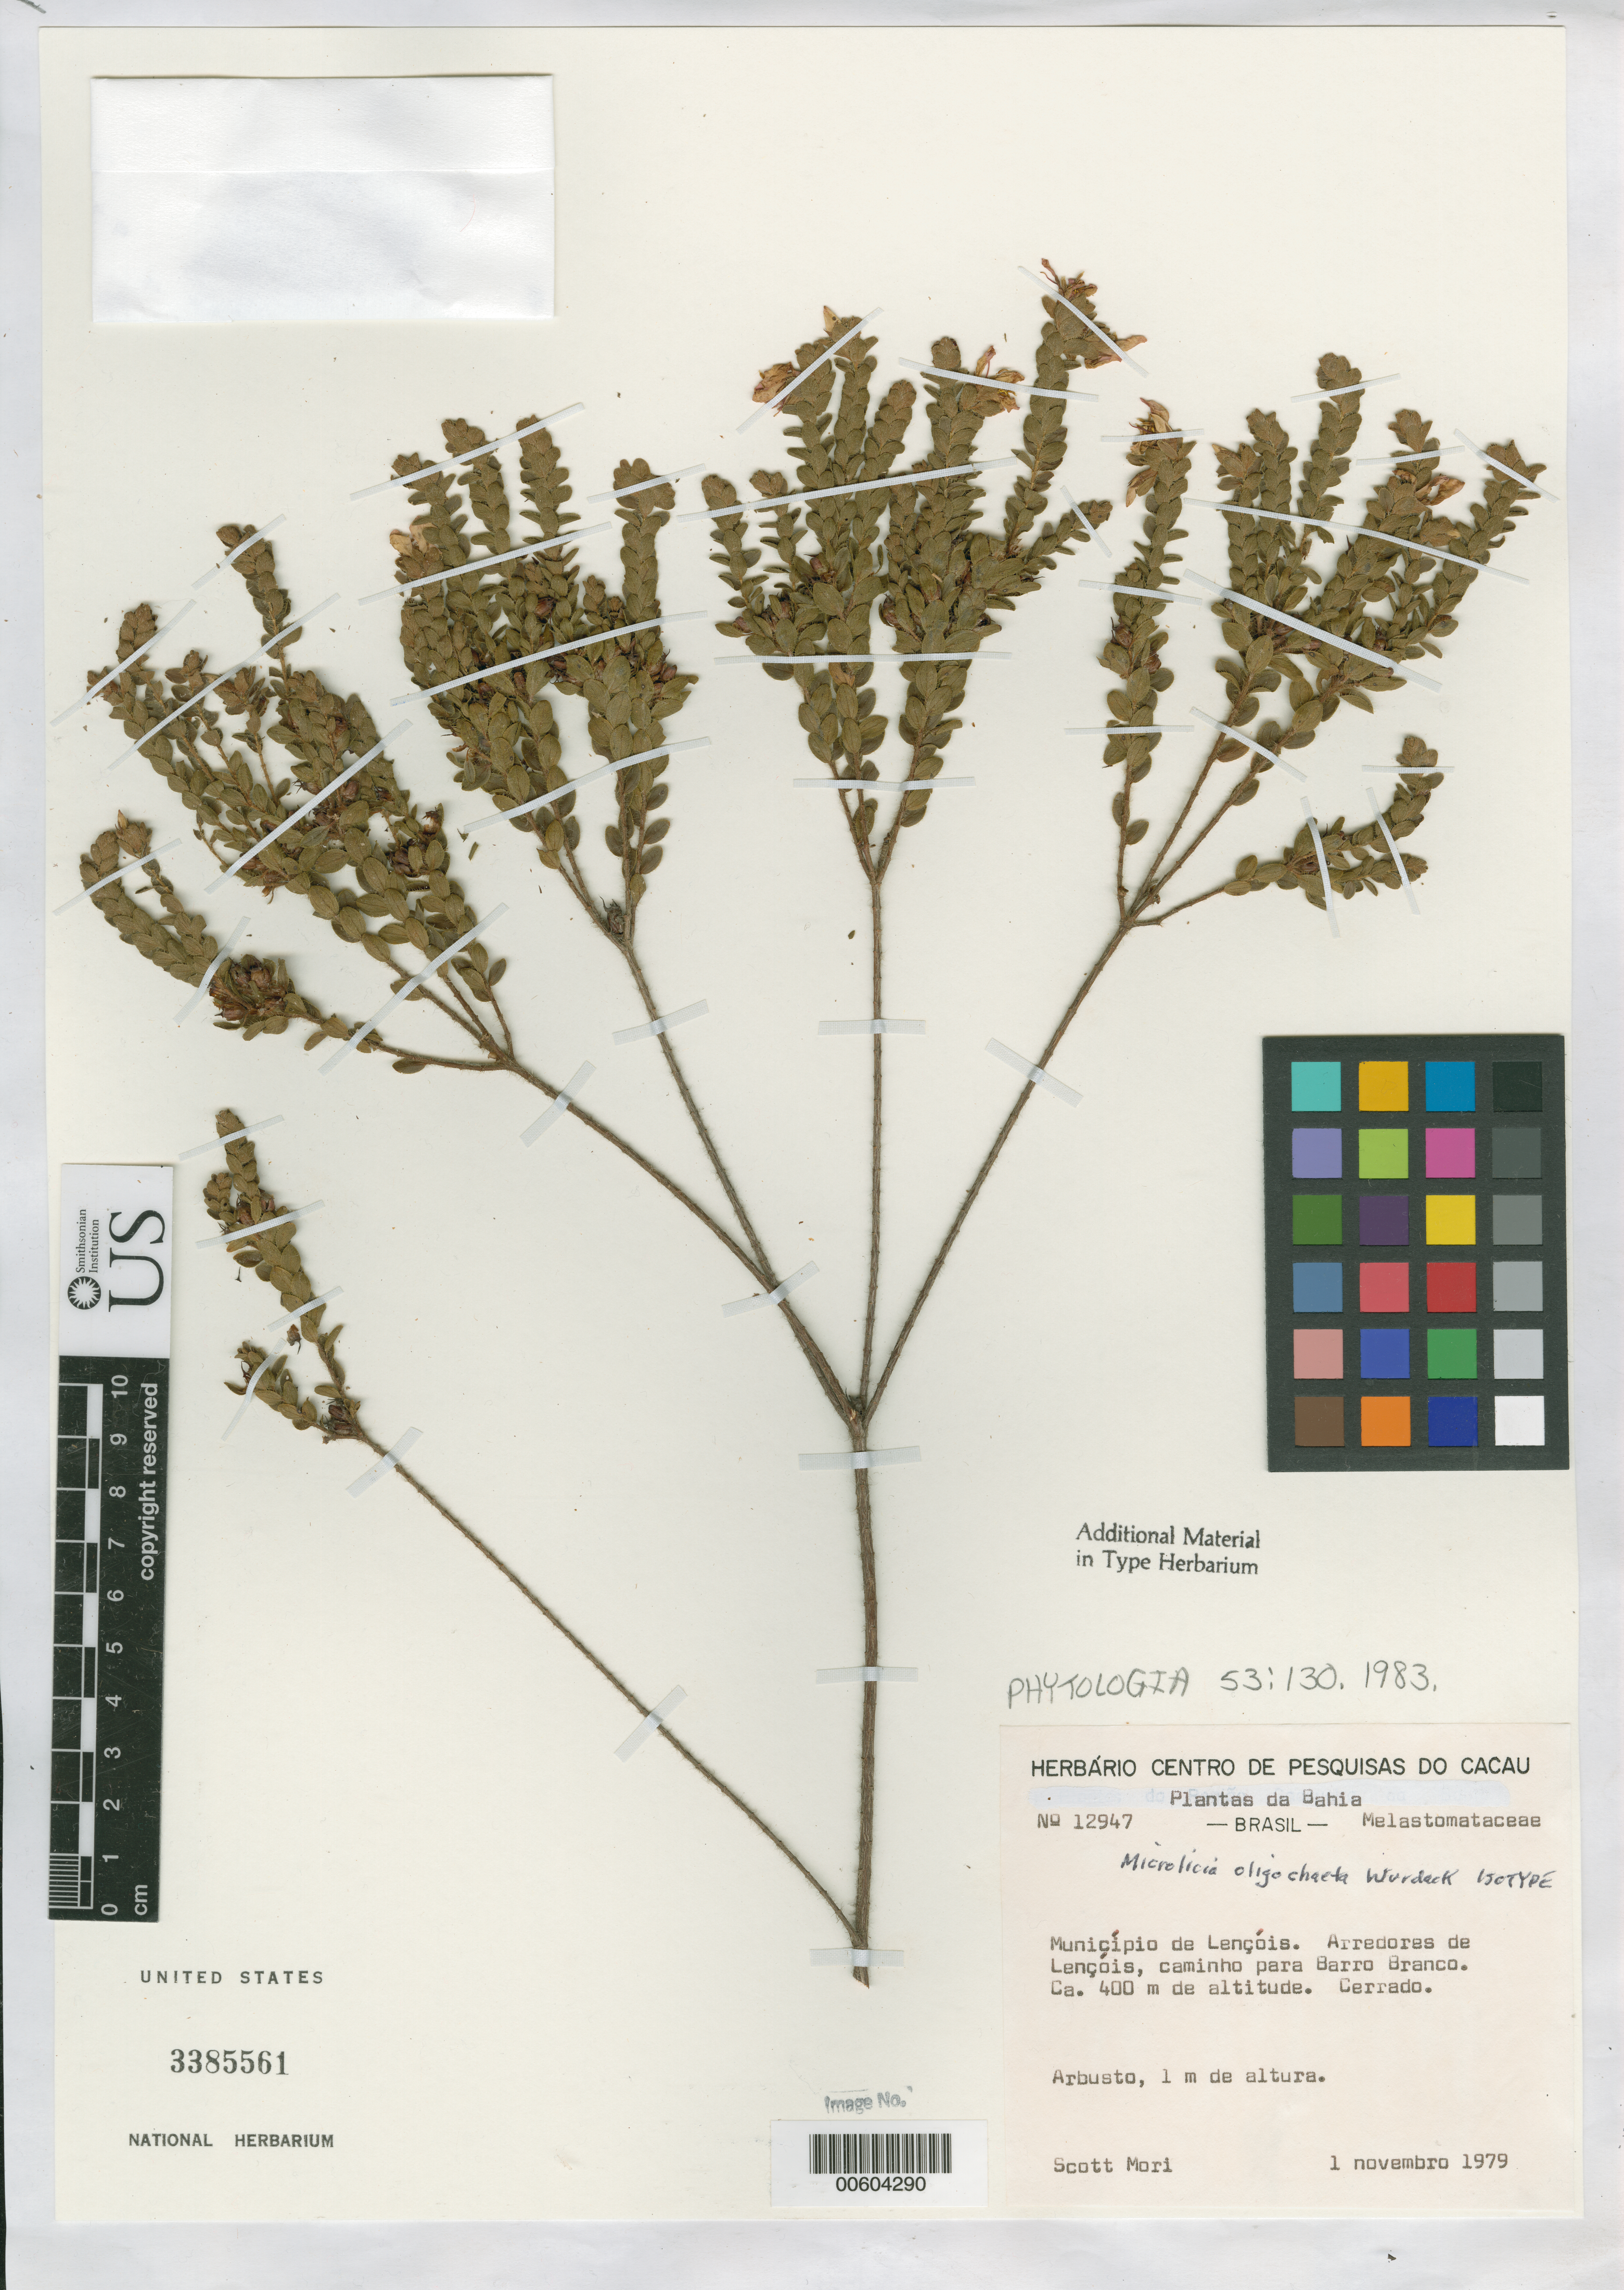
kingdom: Plantae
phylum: Tracheophyta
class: Magnoliopsida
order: Myrtales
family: Melastomataceae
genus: Microlicia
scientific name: Microlicia oligochaeta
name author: Wurdack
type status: Isotype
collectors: S. Mori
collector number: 12947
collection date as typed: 01 Nov 1979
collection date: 1979-11-01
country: Brazil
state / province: Bahia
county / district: Lençóis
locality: Arredores de Lencois, para Barro Branco.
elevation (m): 400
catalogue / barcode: US 3385561